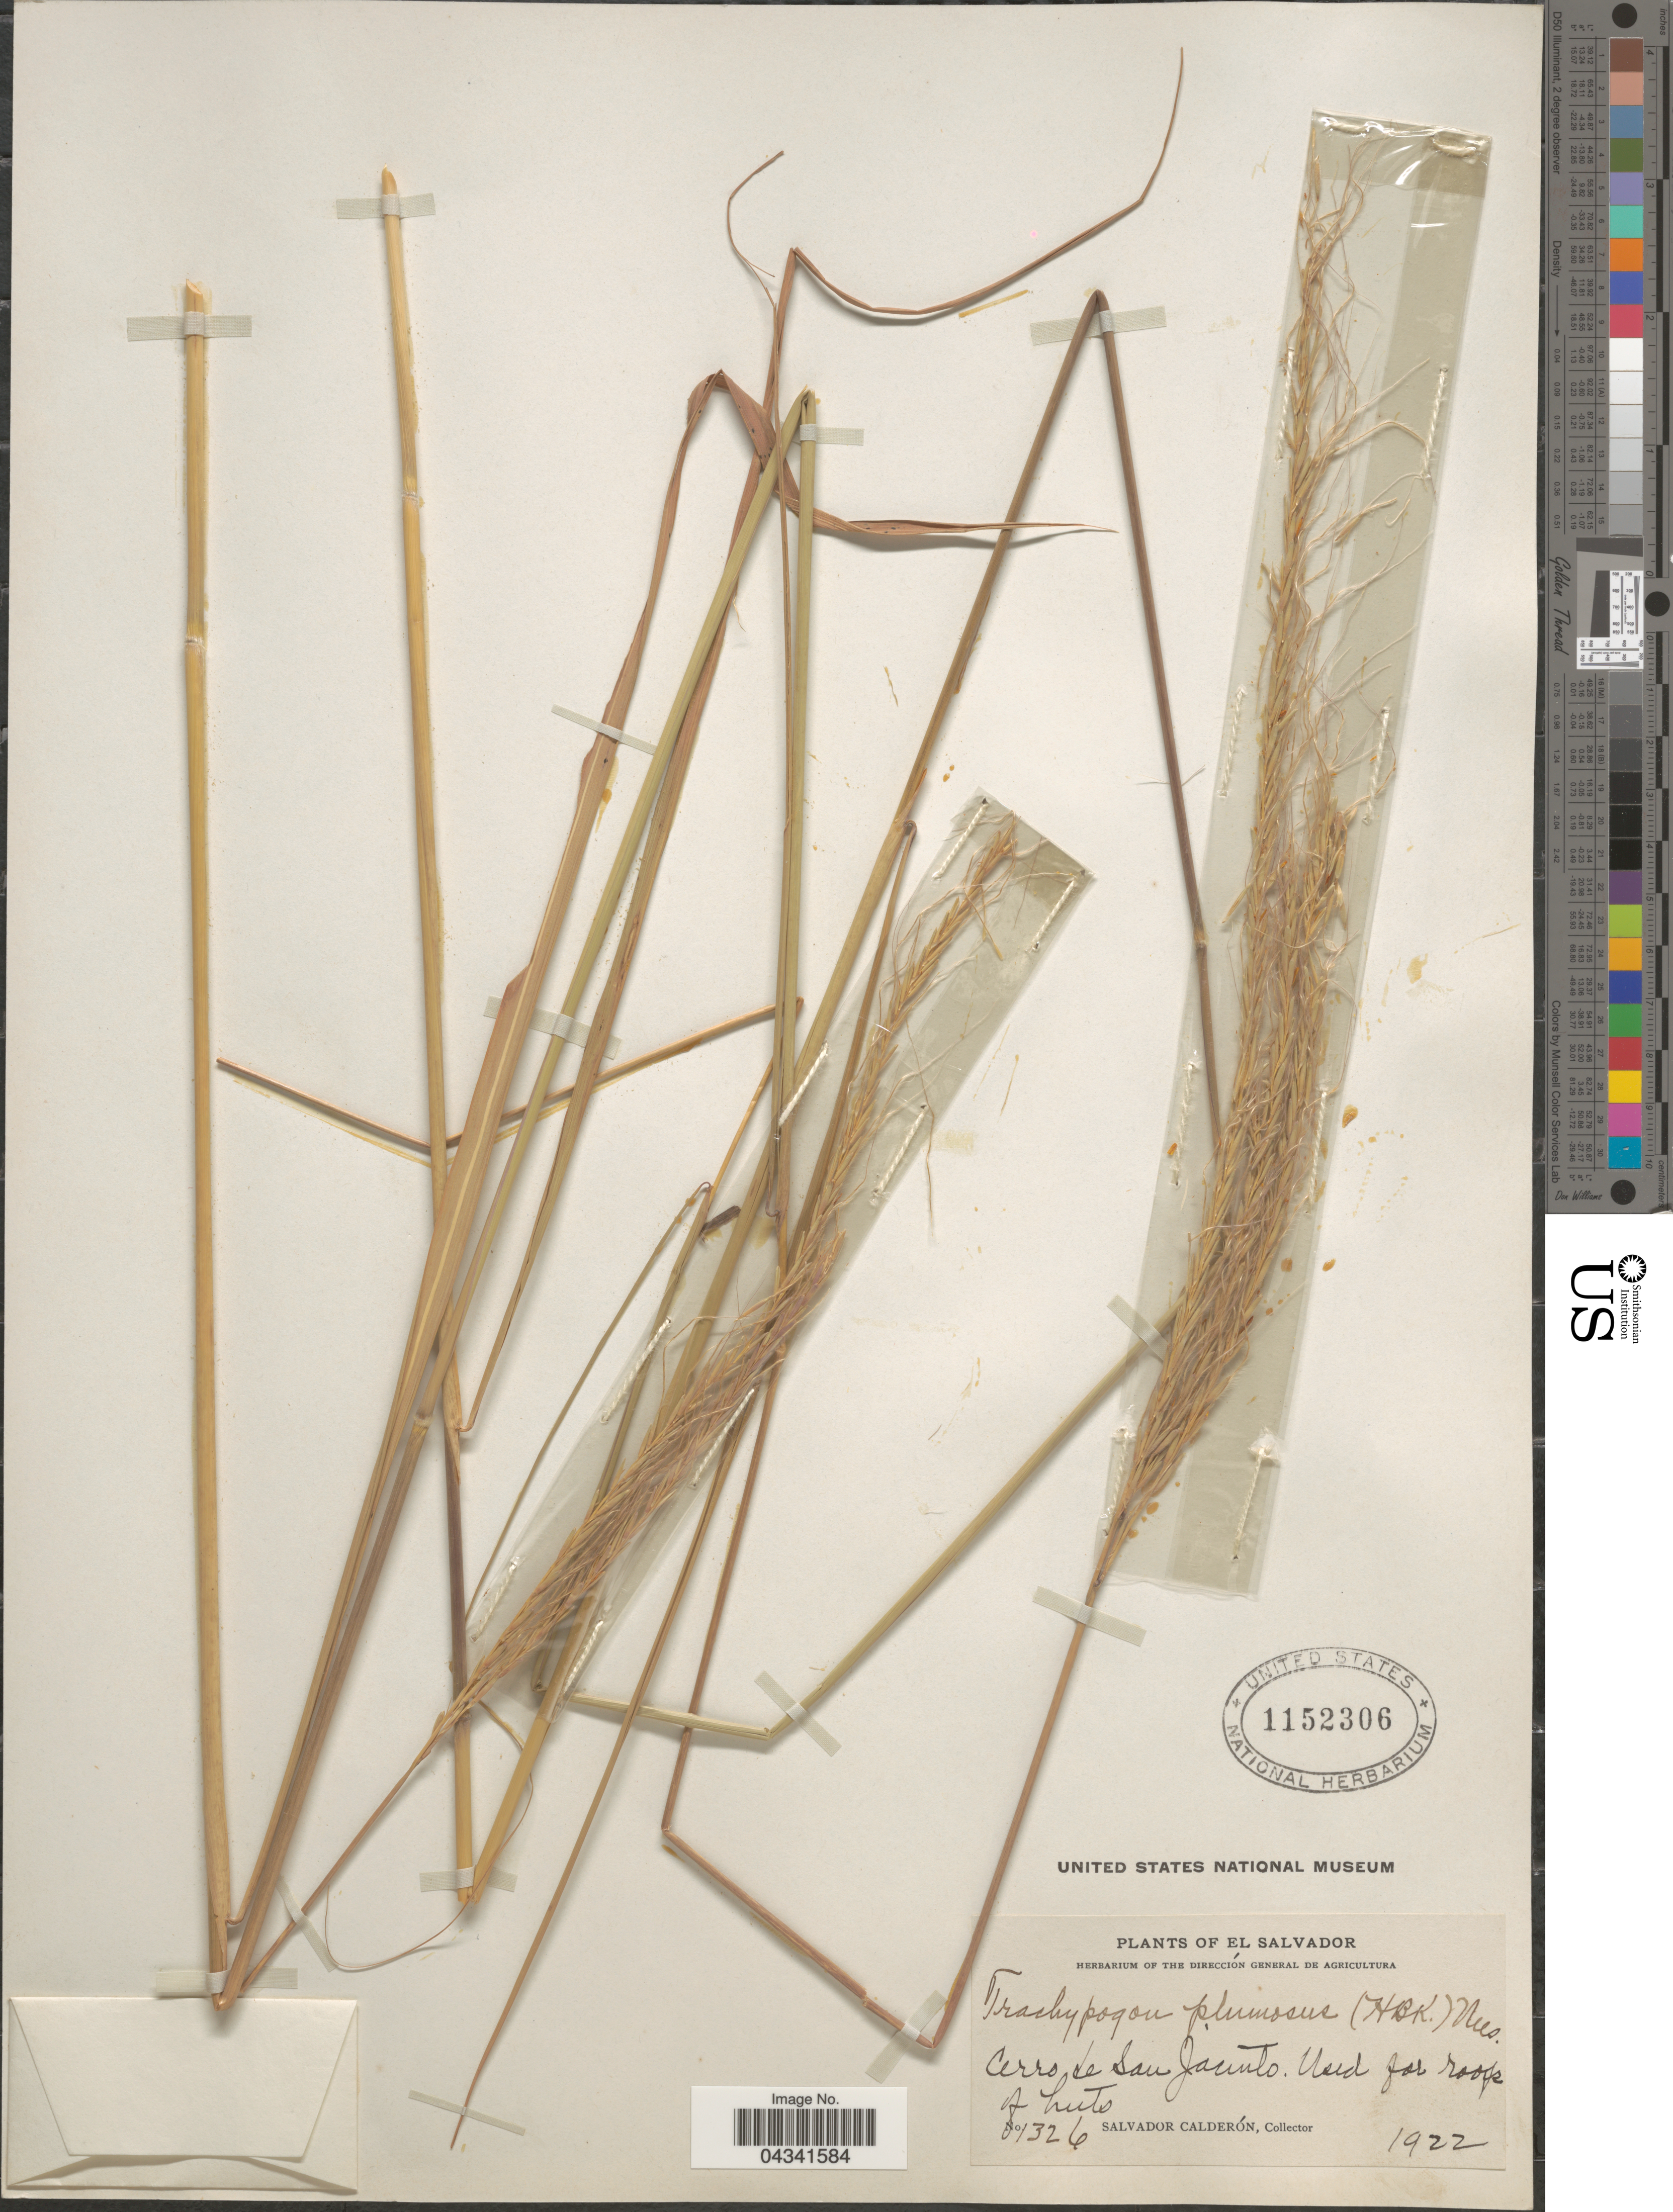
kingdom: Plantae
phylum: Tracheophyta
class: Liliopsida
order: Poales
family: Poaceae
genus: Trachypogon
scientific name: Trachypogon spicatus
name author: (L. f.) Kuntze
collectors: S. Calderón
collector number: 1326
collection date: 1922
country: El Salvador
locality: Cerro de San Jacinto.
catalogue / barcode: US 1152306